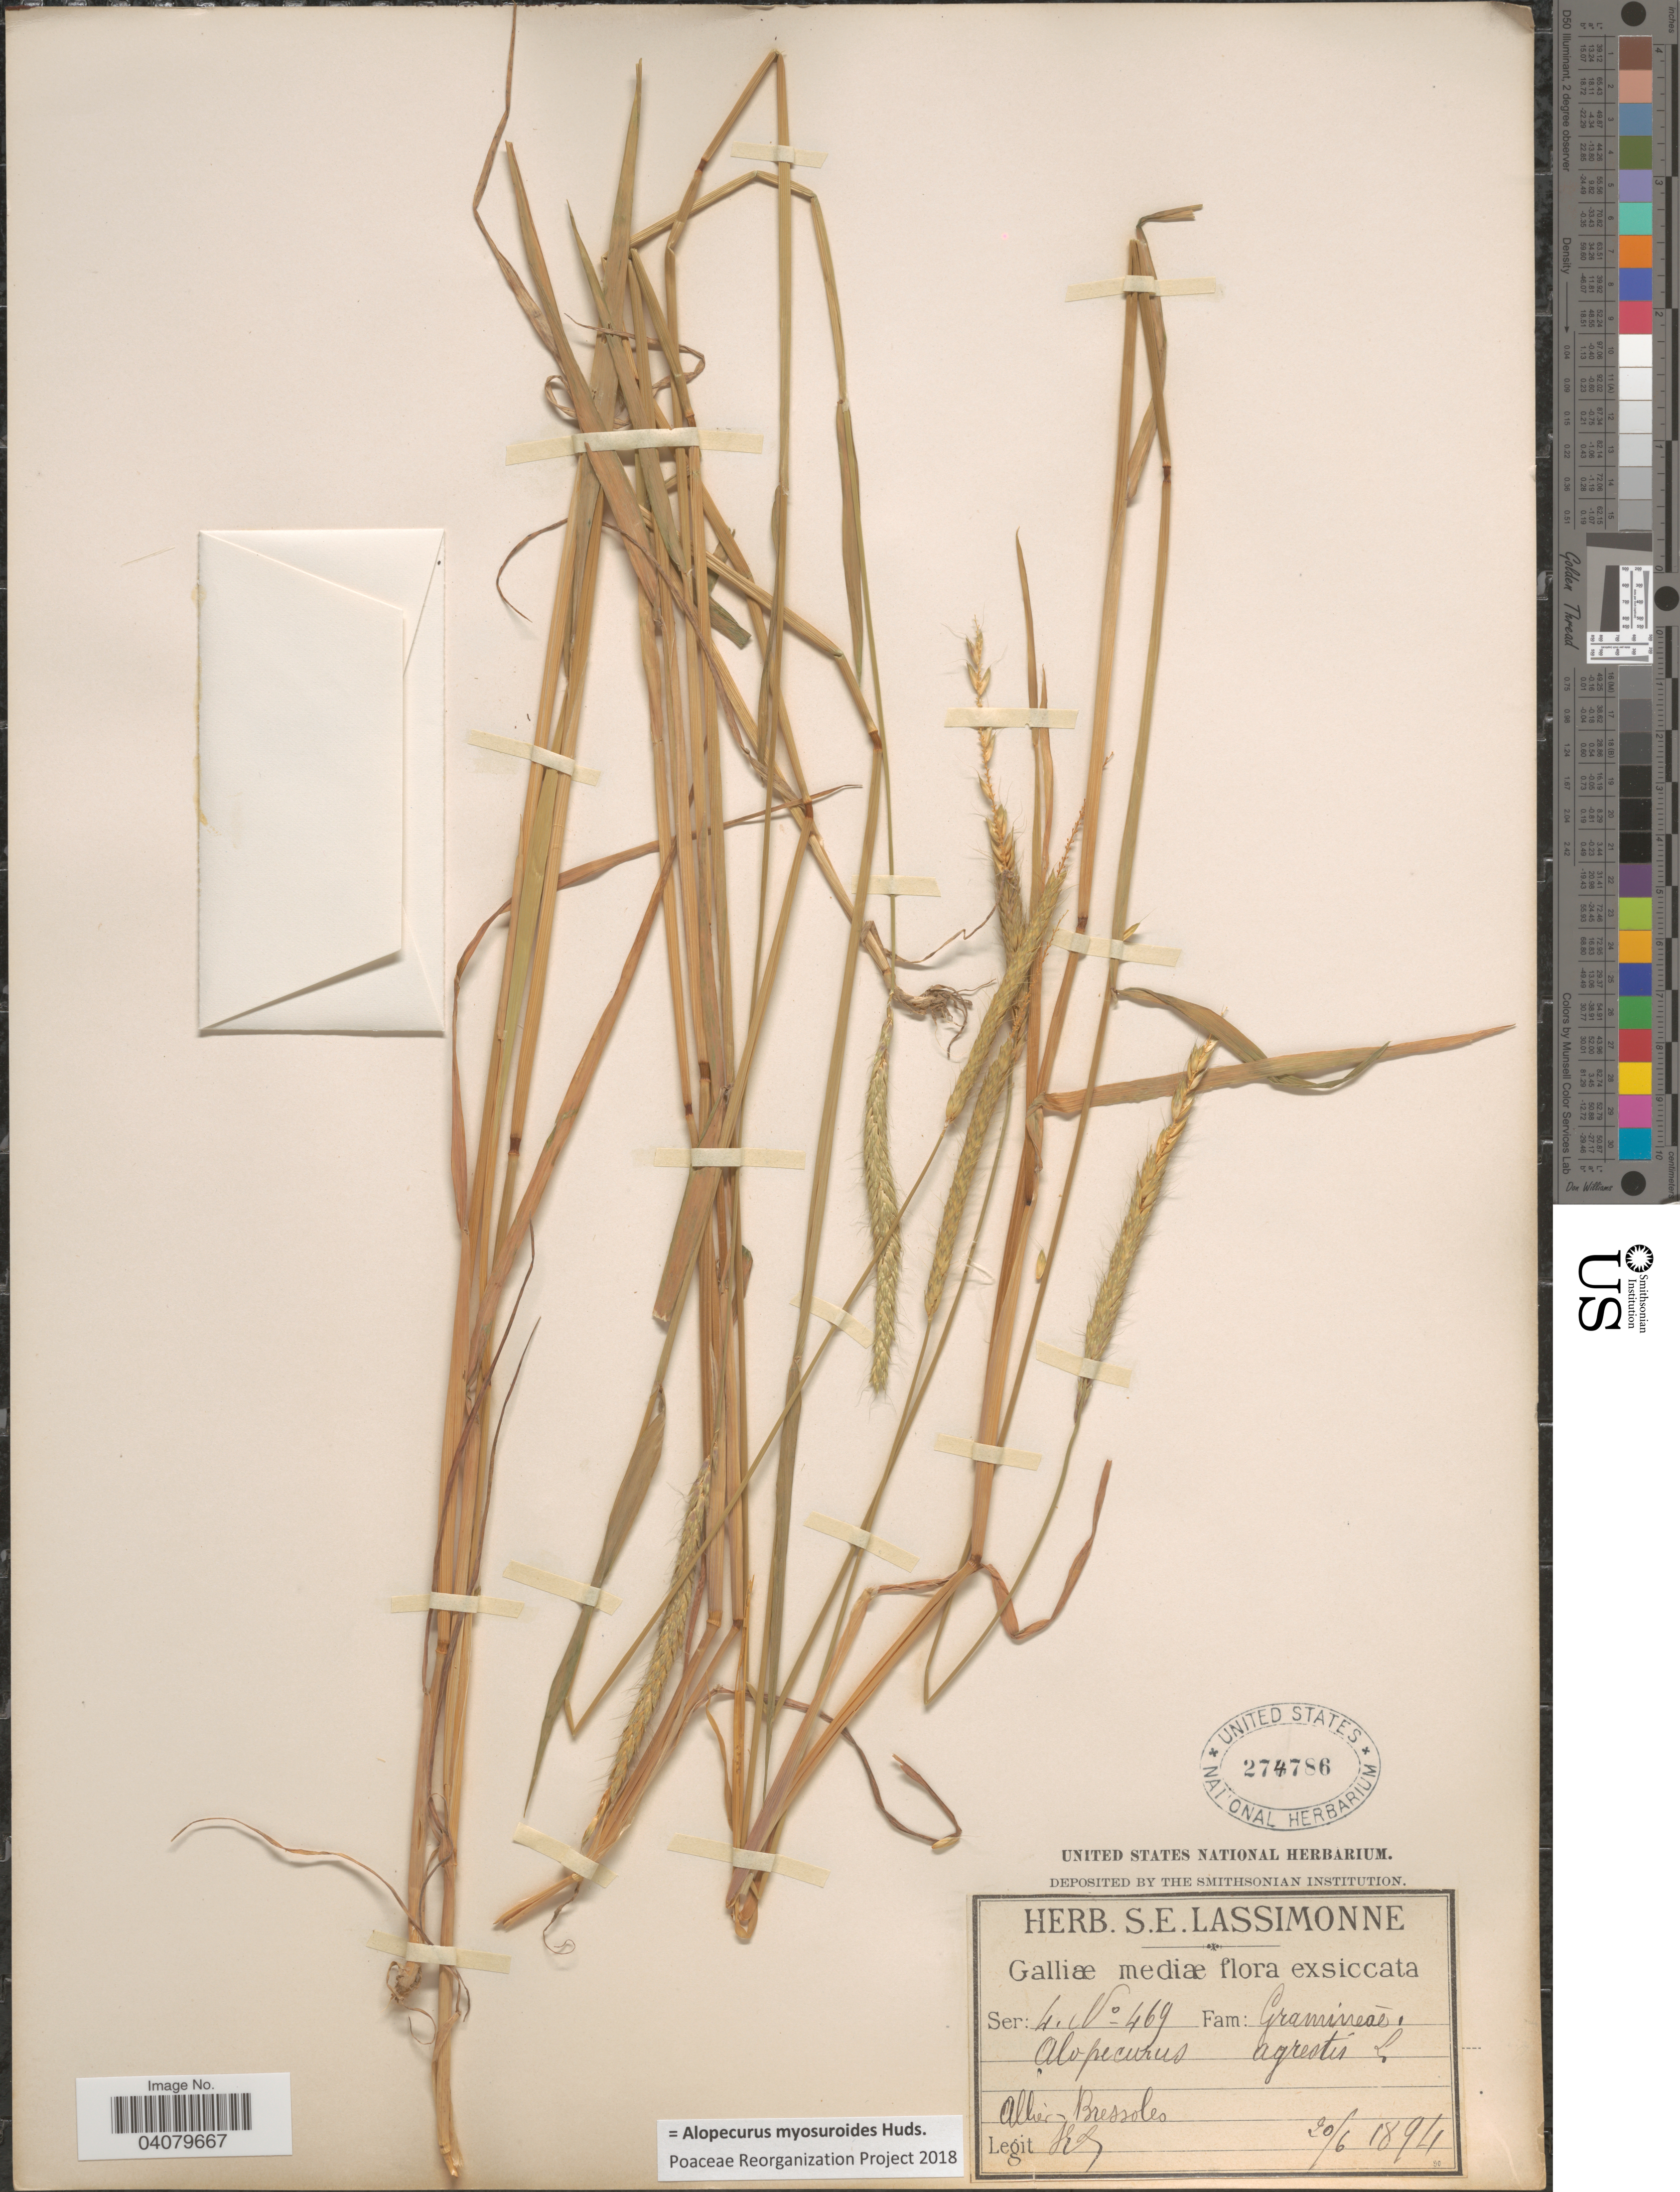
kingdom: Plantae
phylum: Tracheophyta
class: Liliopsida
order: Poales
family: Poaceae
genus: Alopecurus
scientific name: Alopecurus myosuroides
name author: Huds.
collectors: S. Lassimonne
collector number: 469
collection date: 1894-06-20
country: France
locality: Galliæ mediæ. Allier-Bressoles.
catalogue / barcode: US 274786